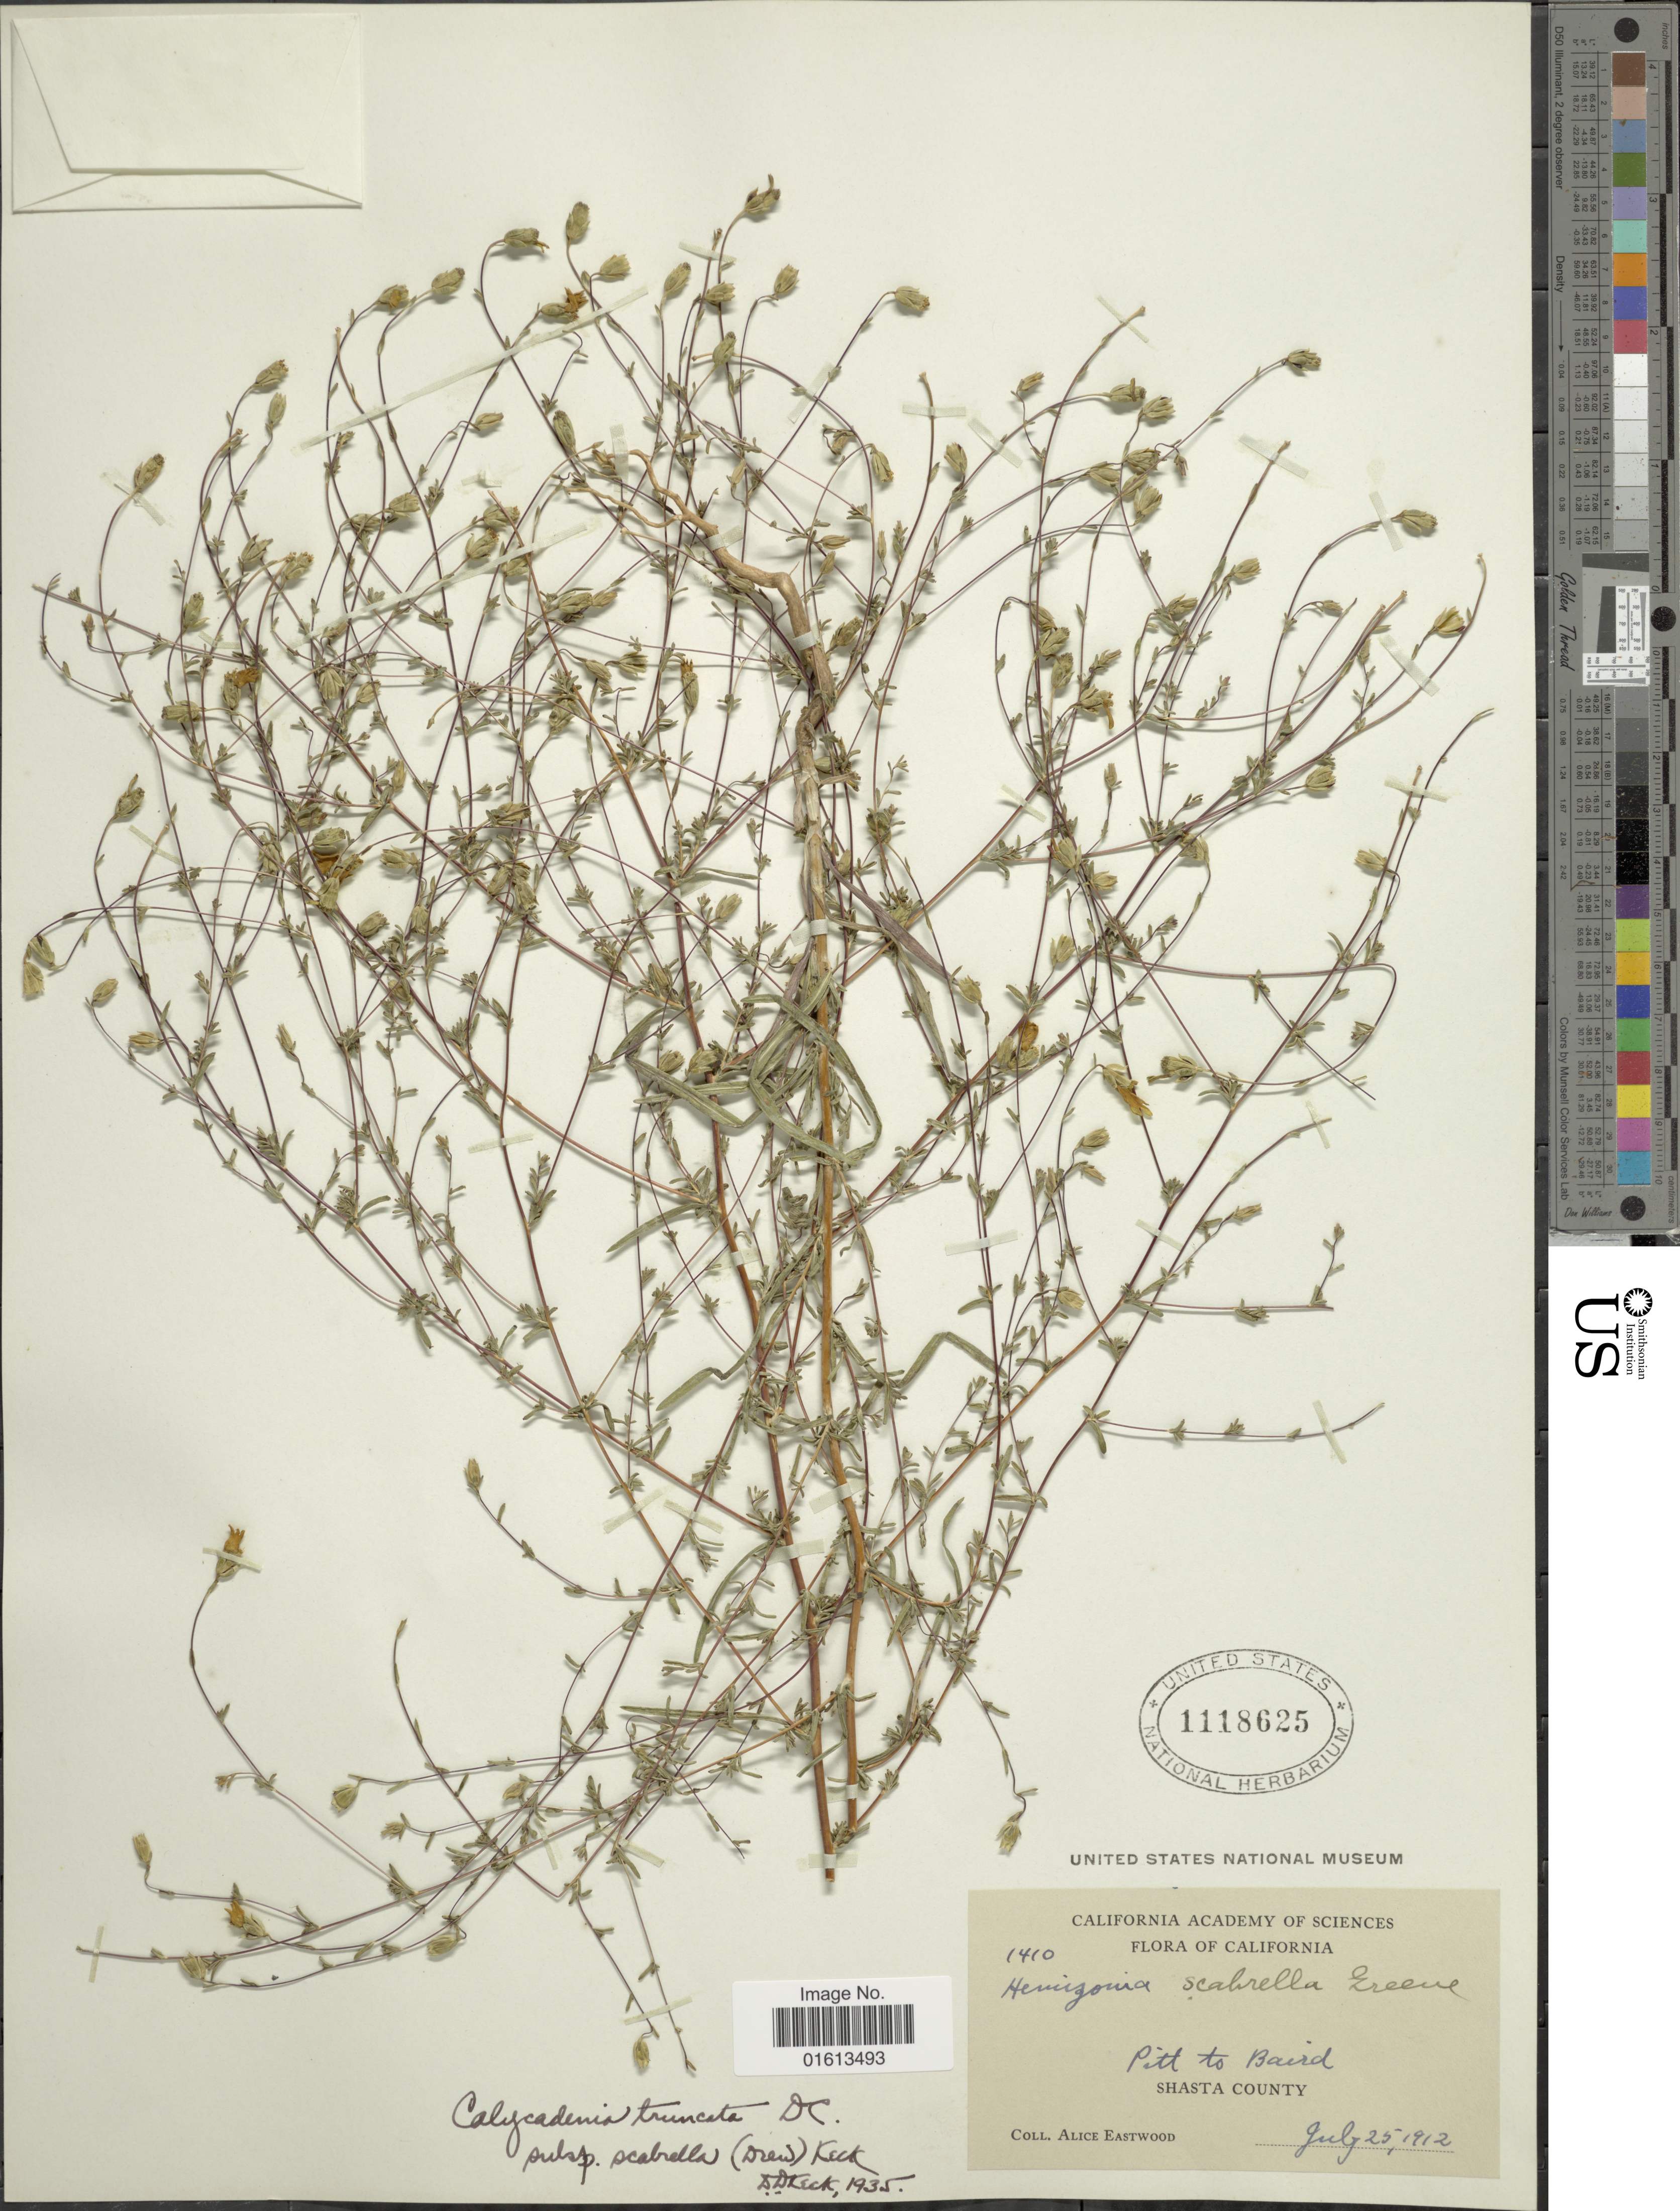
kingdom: Plantae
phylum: Tracheophyta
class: Magnoliopsida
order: Asterales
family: Asteraceae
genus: Calycadenia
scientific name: Calycadenia truncata subsp. scabrella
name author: (Drew) D.D. Keck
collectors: A. Eastwood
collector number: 1410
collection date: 1912-07-25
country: United States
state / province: California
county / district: Shasta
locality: Pitt to Baird, Shasta County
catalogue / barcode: US 1118625